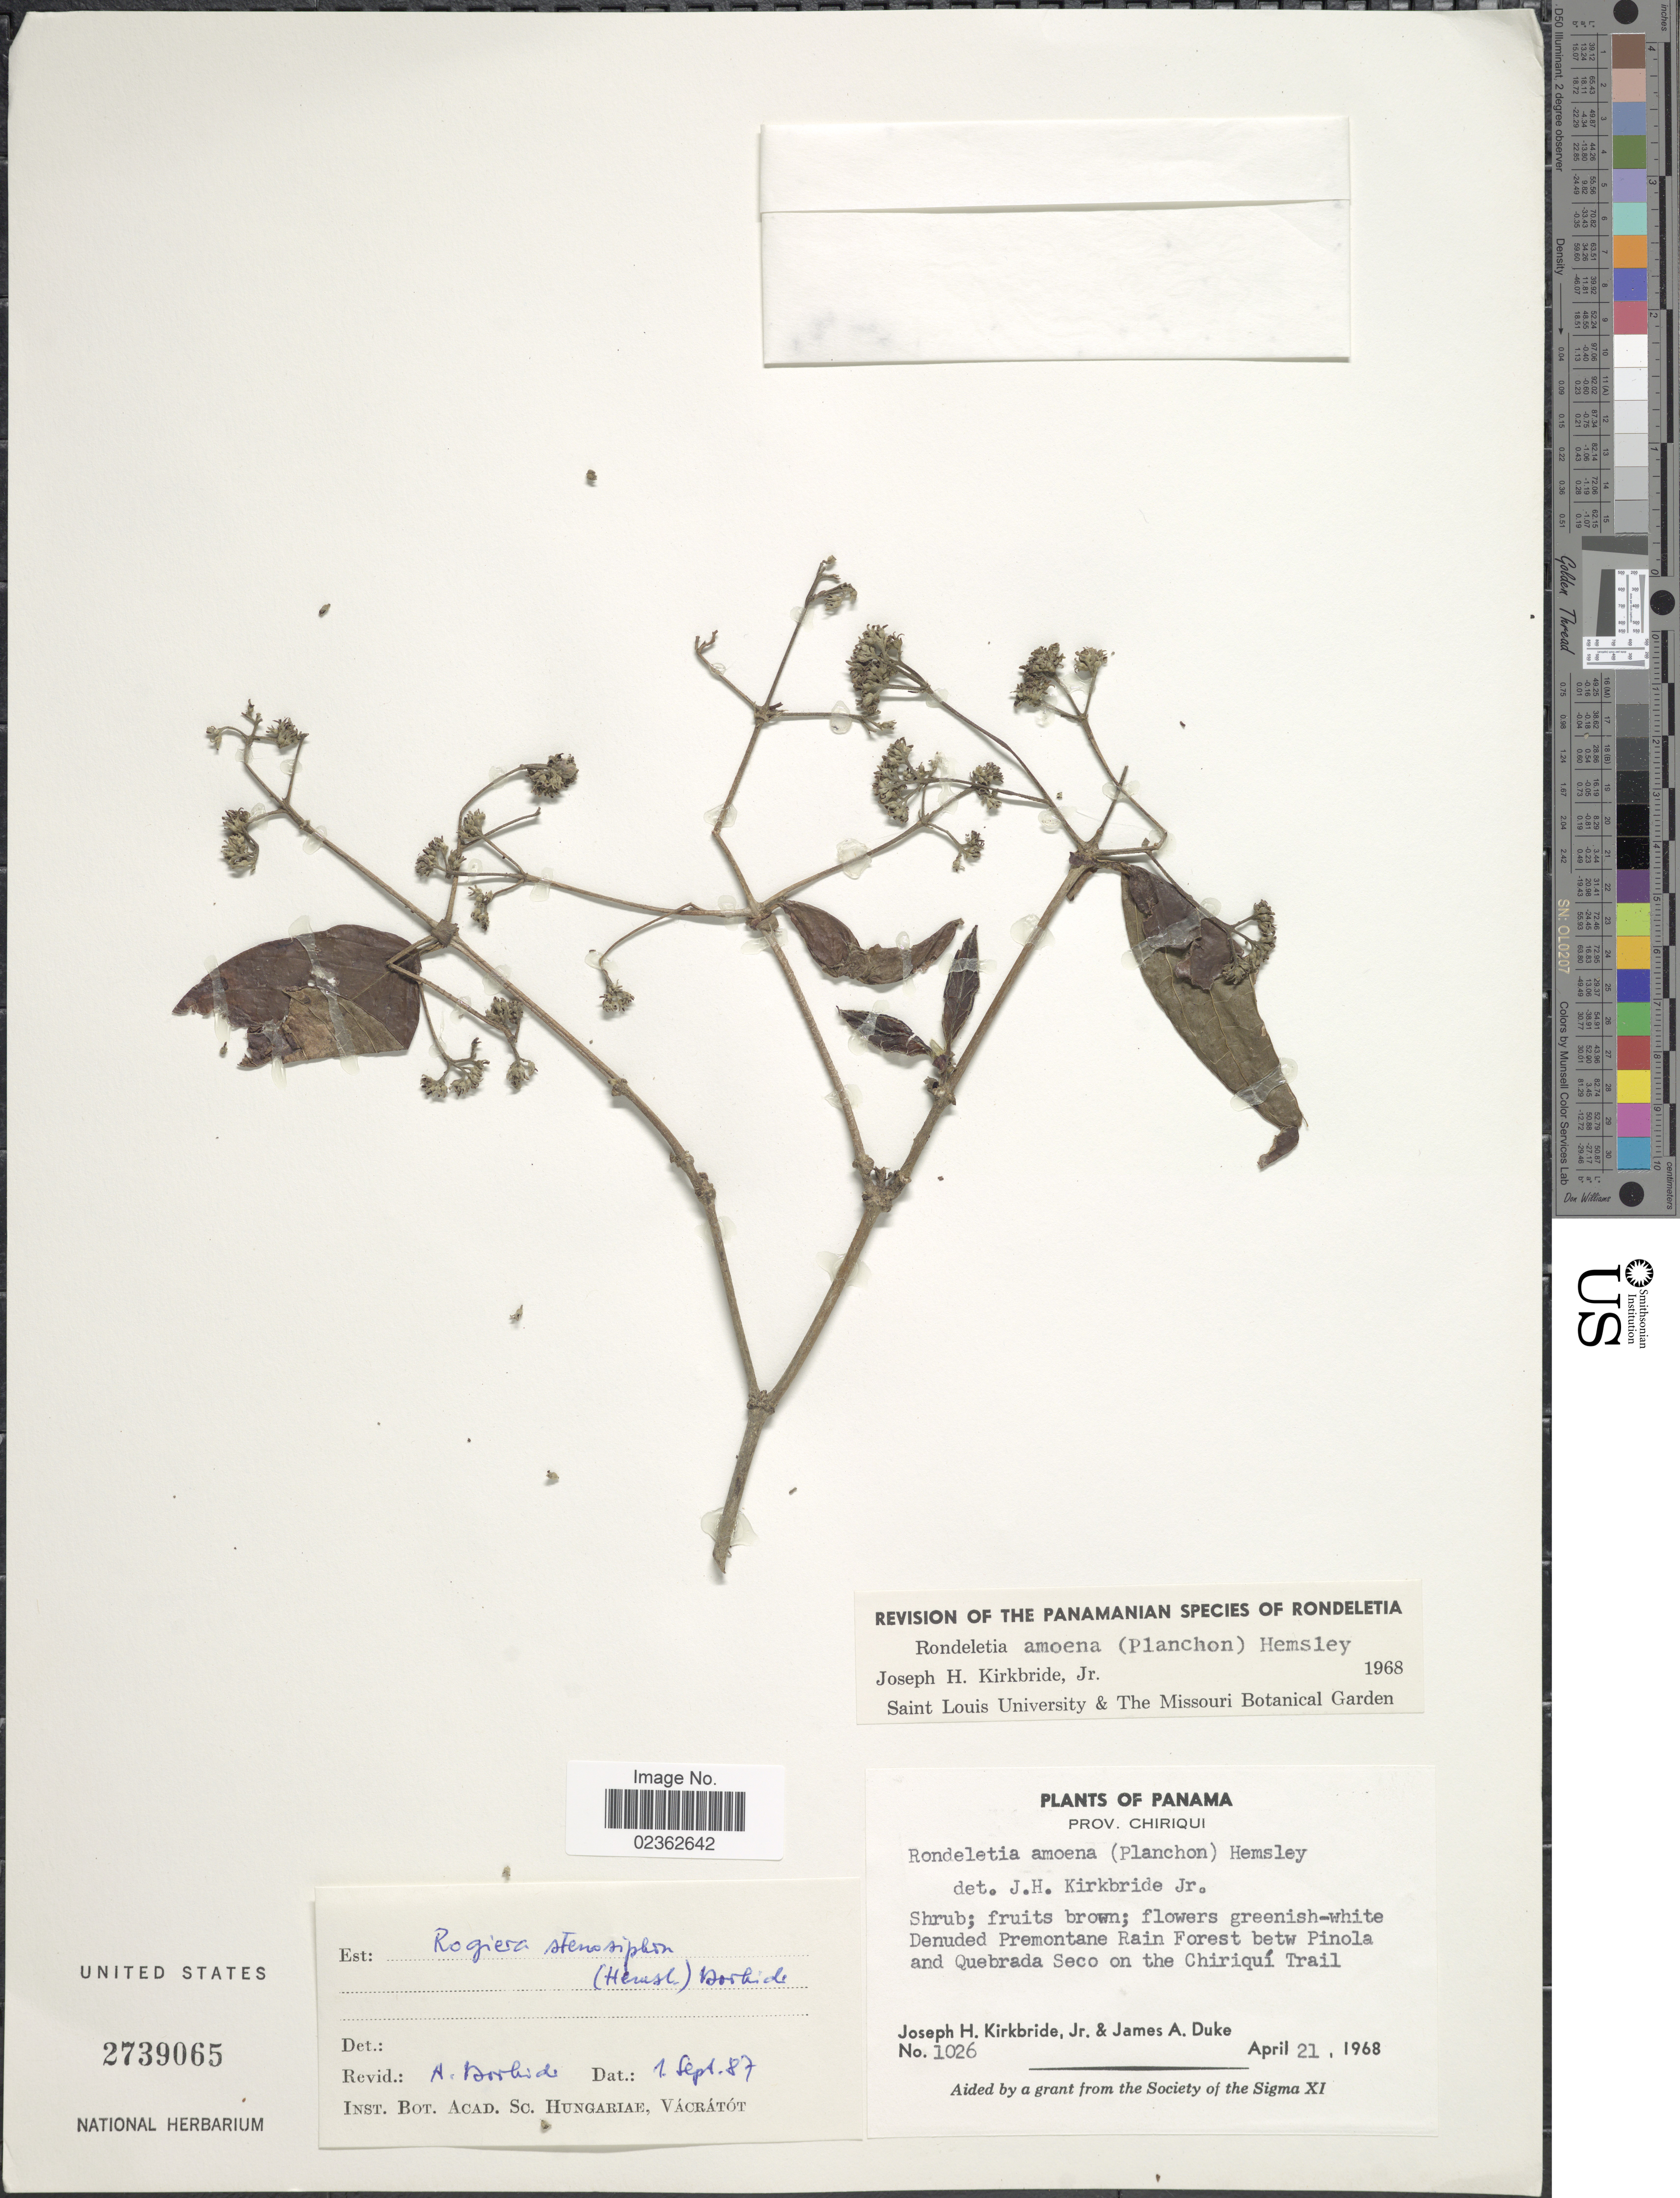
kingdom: Plantae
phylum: Tracheophyta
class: Magnoliopsida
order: Gentianales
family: Rubiaceae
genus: Rogiera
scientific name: Rogiera stenosiphon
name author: (Hemsl.) Borhidi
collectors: J. H. Kirkbride & J. A. Duke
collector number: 1026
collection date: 1968-04-21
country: Panama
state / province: Chiriqui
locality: Denuded Premontane Rain Forest betw Pinola and Quebrada Seco on the Chiriqui Trail.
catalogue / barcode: US 2739065